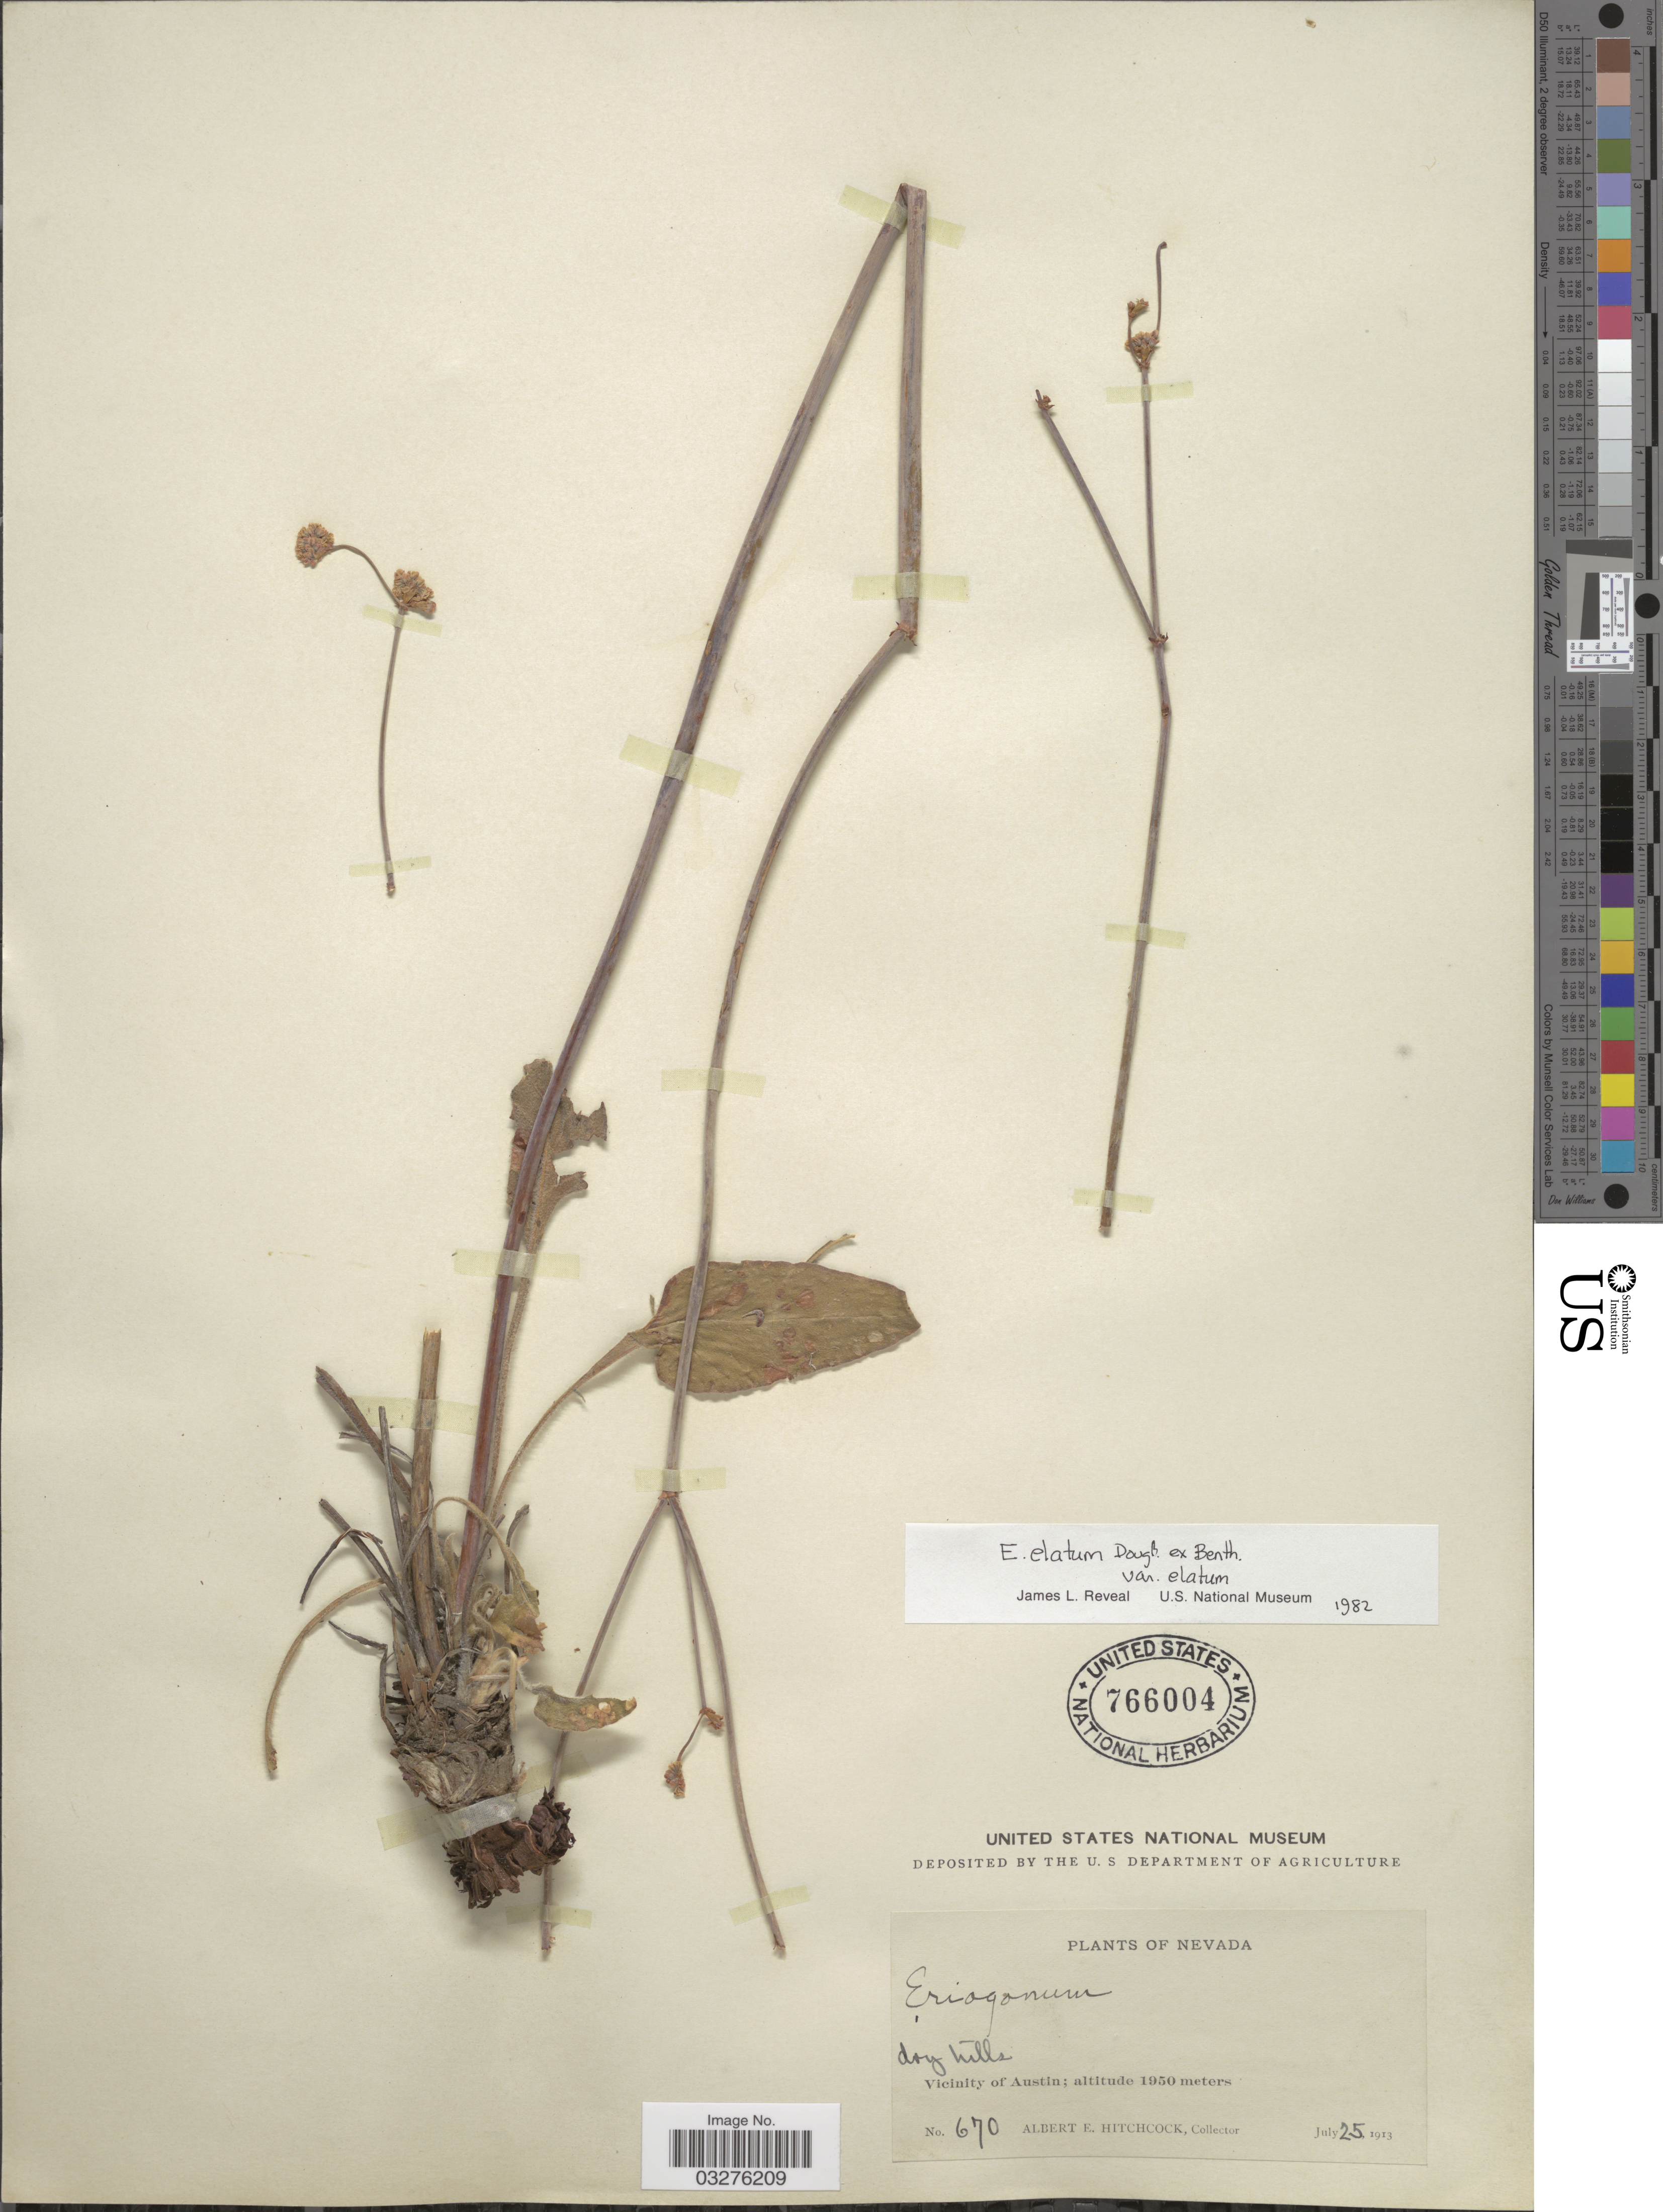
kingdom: Plantae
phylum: Tracheophyta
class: Magnoliopsida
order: Caryophyllales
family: Polygonaceae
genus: Eriogonum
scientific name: Eriogonum elatum var. elatum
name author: Douglas ex Benth.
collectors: A. Hitchcock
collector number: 670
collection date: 1913-07-25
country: United States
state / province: Nevada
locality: Vicinity of Austin.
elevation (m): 1950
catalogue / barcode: US 766004